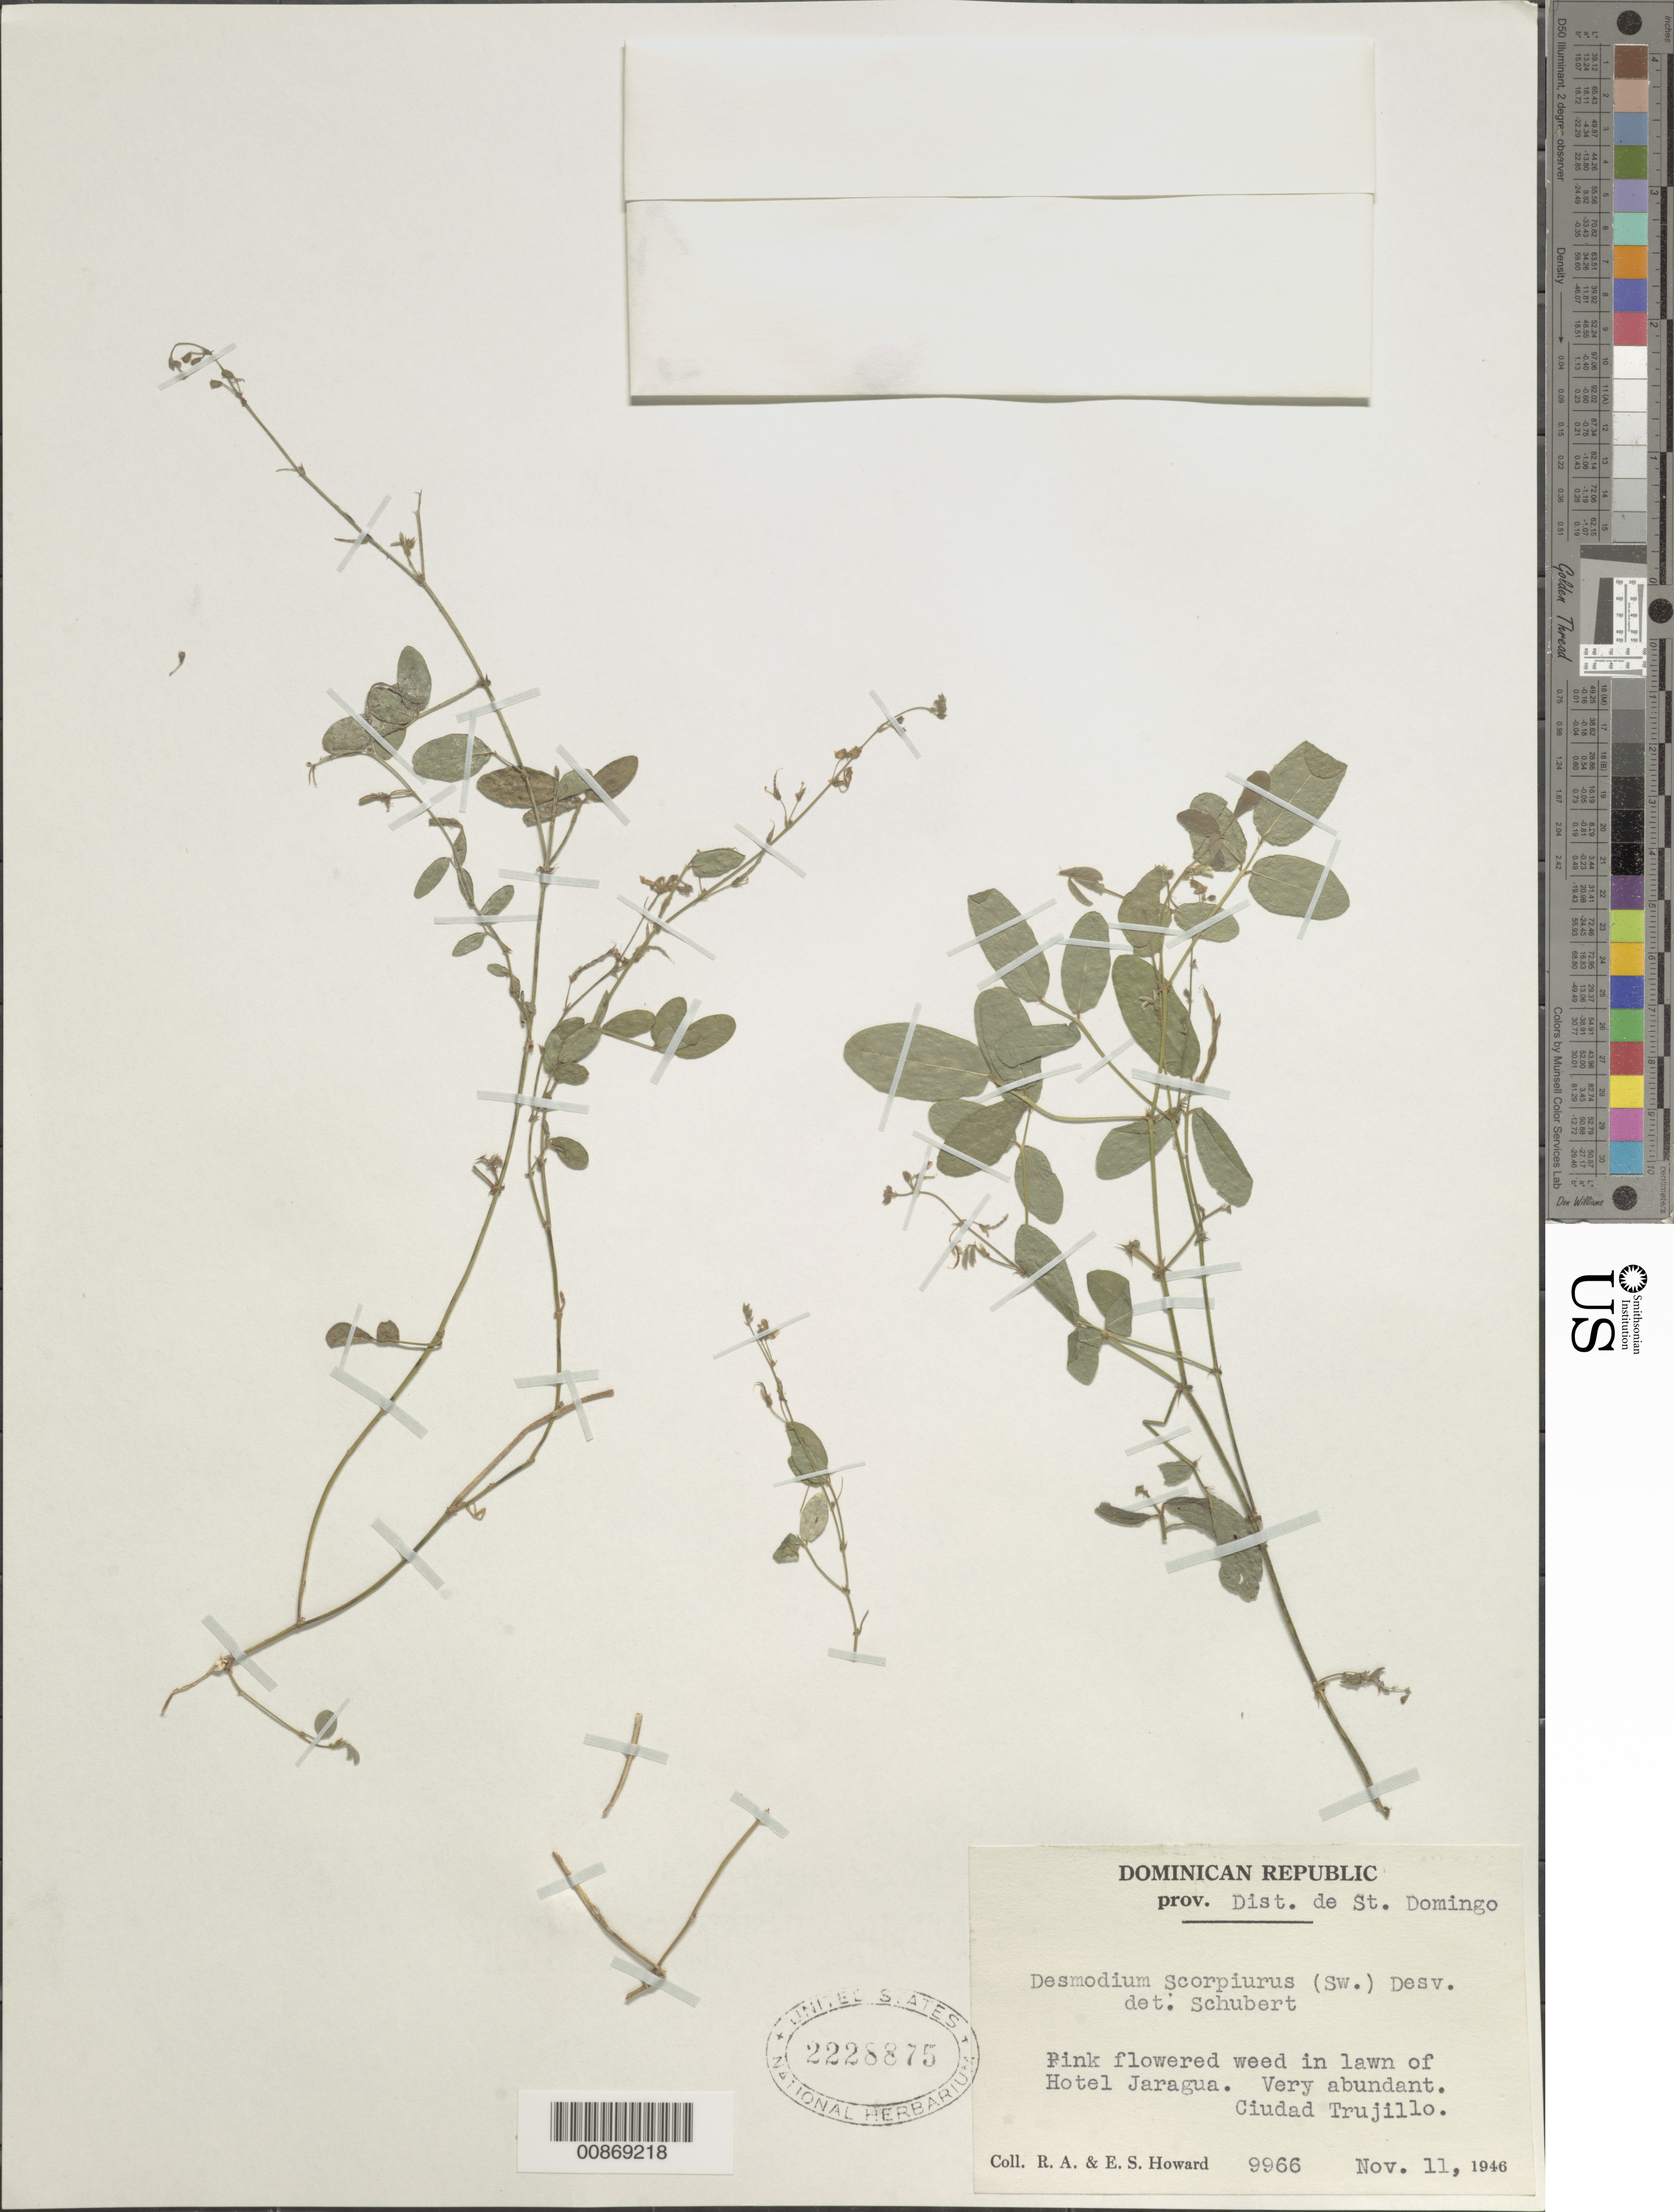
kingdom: Plantae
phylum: Tracheophyta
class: Magnoliopsida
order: Fabales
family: Fabaceae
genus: Desmodium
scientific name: Desmodium scorpiurus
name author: (Sw.) Desv. ex DC.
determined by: Schubert, Bernice G.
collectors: R. A. Howard & E. S. Howard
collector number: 9966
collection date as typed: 11 Nov 1946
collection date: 1946-11-11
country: Dominican Republic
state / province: Distrito Nacional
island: Hispaniola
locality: Hotel Jaragua, Ciudad Trujillo, Province of Santo Domingo (obsolete).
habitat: In lawn.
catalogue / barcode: US 2228875